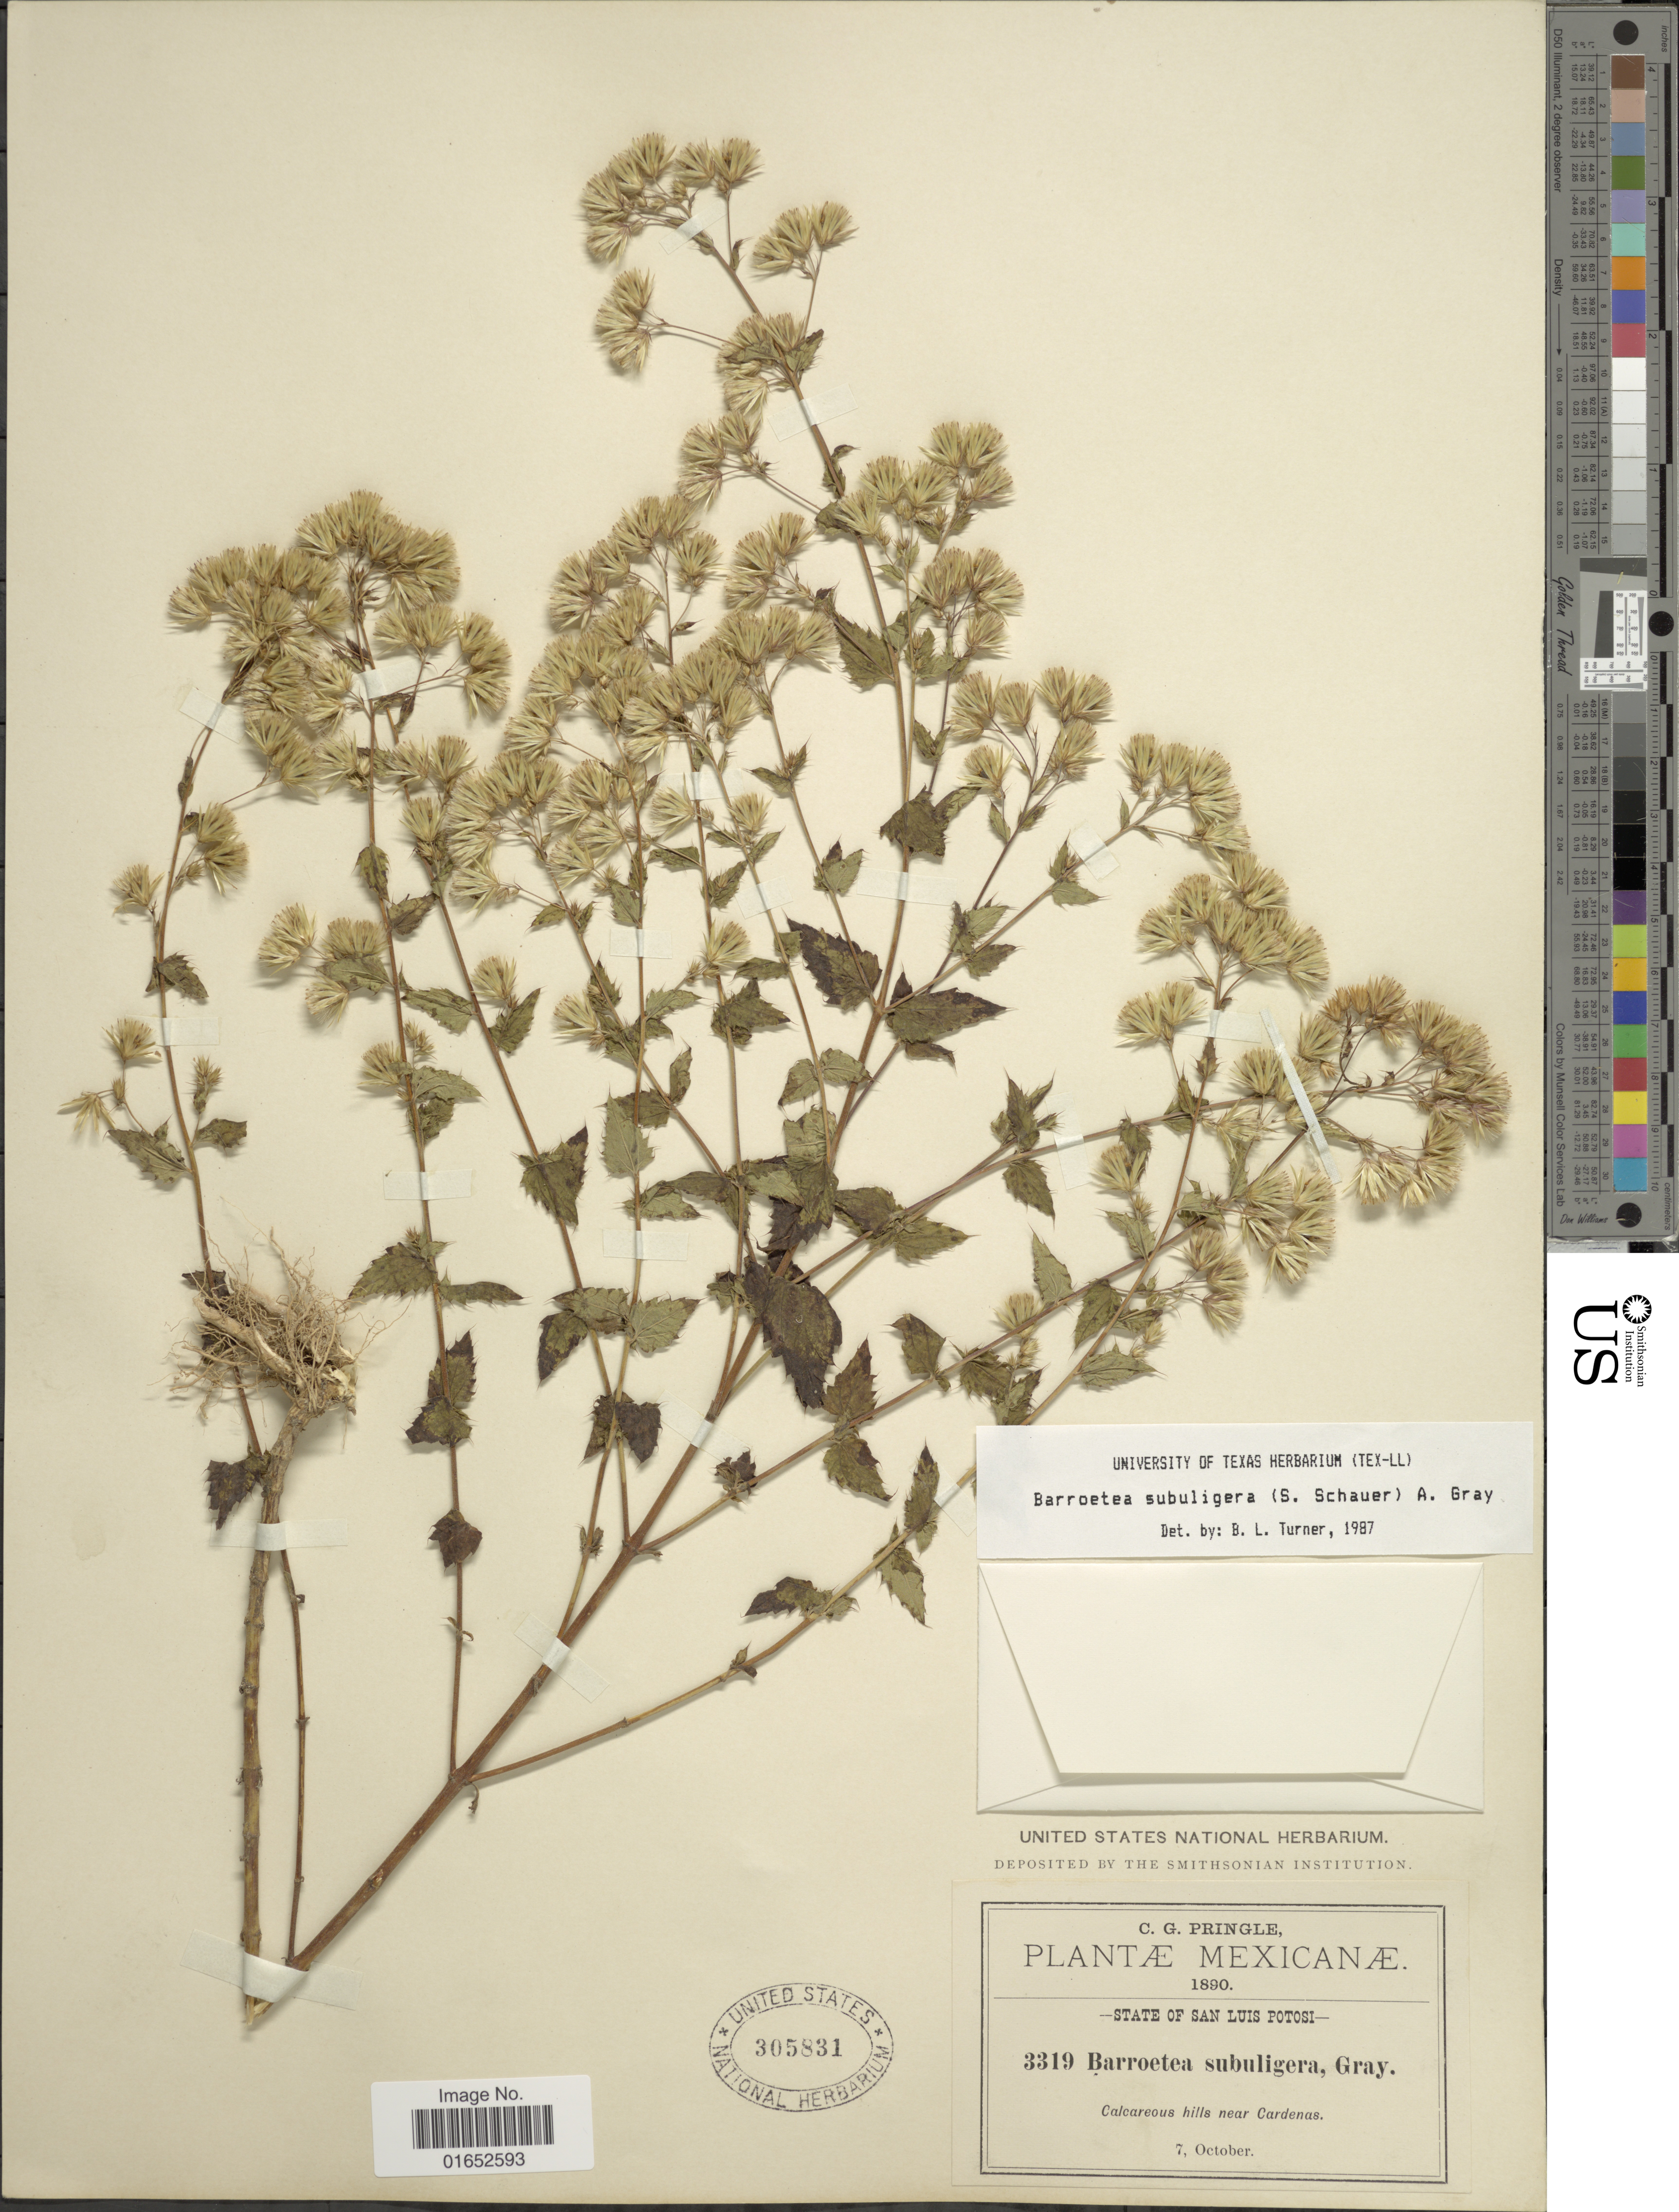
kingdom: Plantae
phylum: Tracheophyta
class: Magnoliopsida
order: Asterales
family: Asteraceae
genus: Barroetea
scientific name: Barroetea subuligera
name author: (S. Schauer) A. Gray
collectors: C. G. Pringle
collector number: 3319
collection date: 1890-10-07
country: Mexico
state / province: San Luis Potosí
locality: Calcareous hills near Cardenas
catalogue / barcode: US 305831